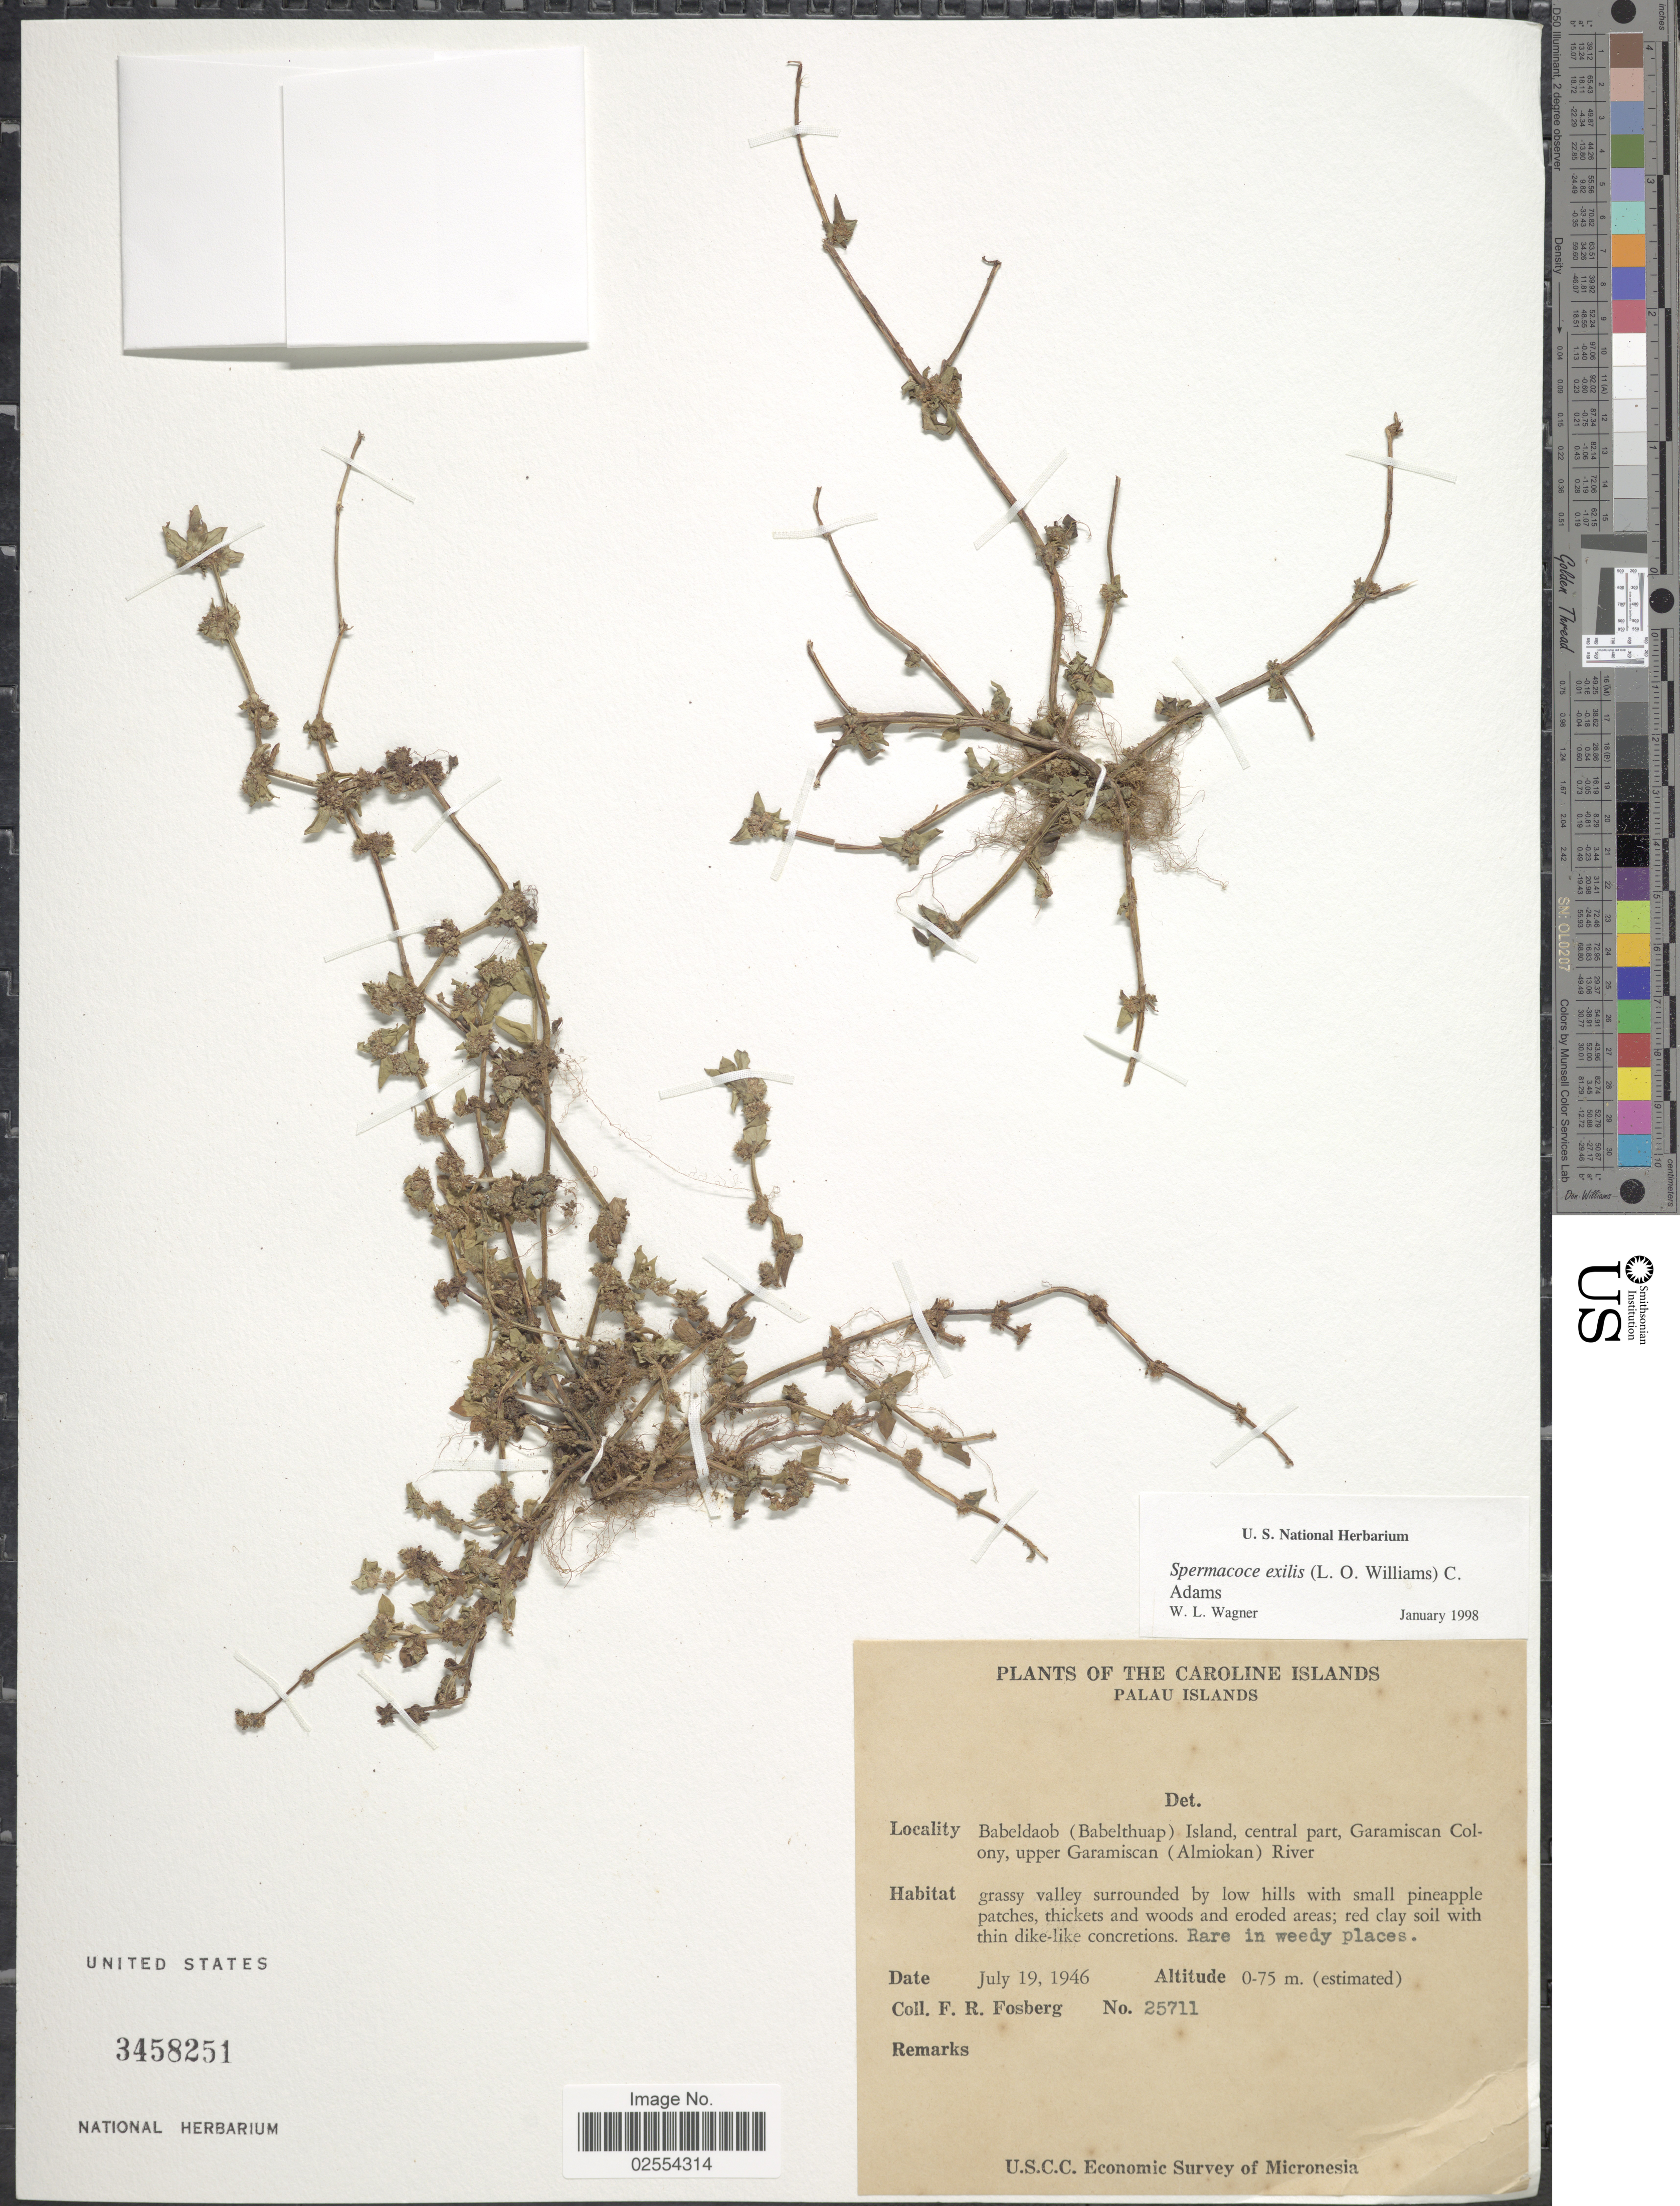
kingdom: Plantae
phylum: Tracheophyta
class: Magnoliopsida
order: Gentianales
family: Rubiaceae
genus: Spermacoce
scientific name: Spermacoce exilis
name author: (L.O. Williams) C.D. Adams ex W.C. Burger & C.M. Taylor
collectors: F. R. Fosberg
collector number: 25711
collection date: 1946-07-19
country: Palau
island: Babeldaob [Babelthuap]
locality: The Caroline Islands, Palau Islands, Babeldaob (Babelthuap) Island, central part, Garamiscan Colony, upper Garamiscan (Almiokan) River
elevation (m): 0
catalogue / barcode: US 3458251